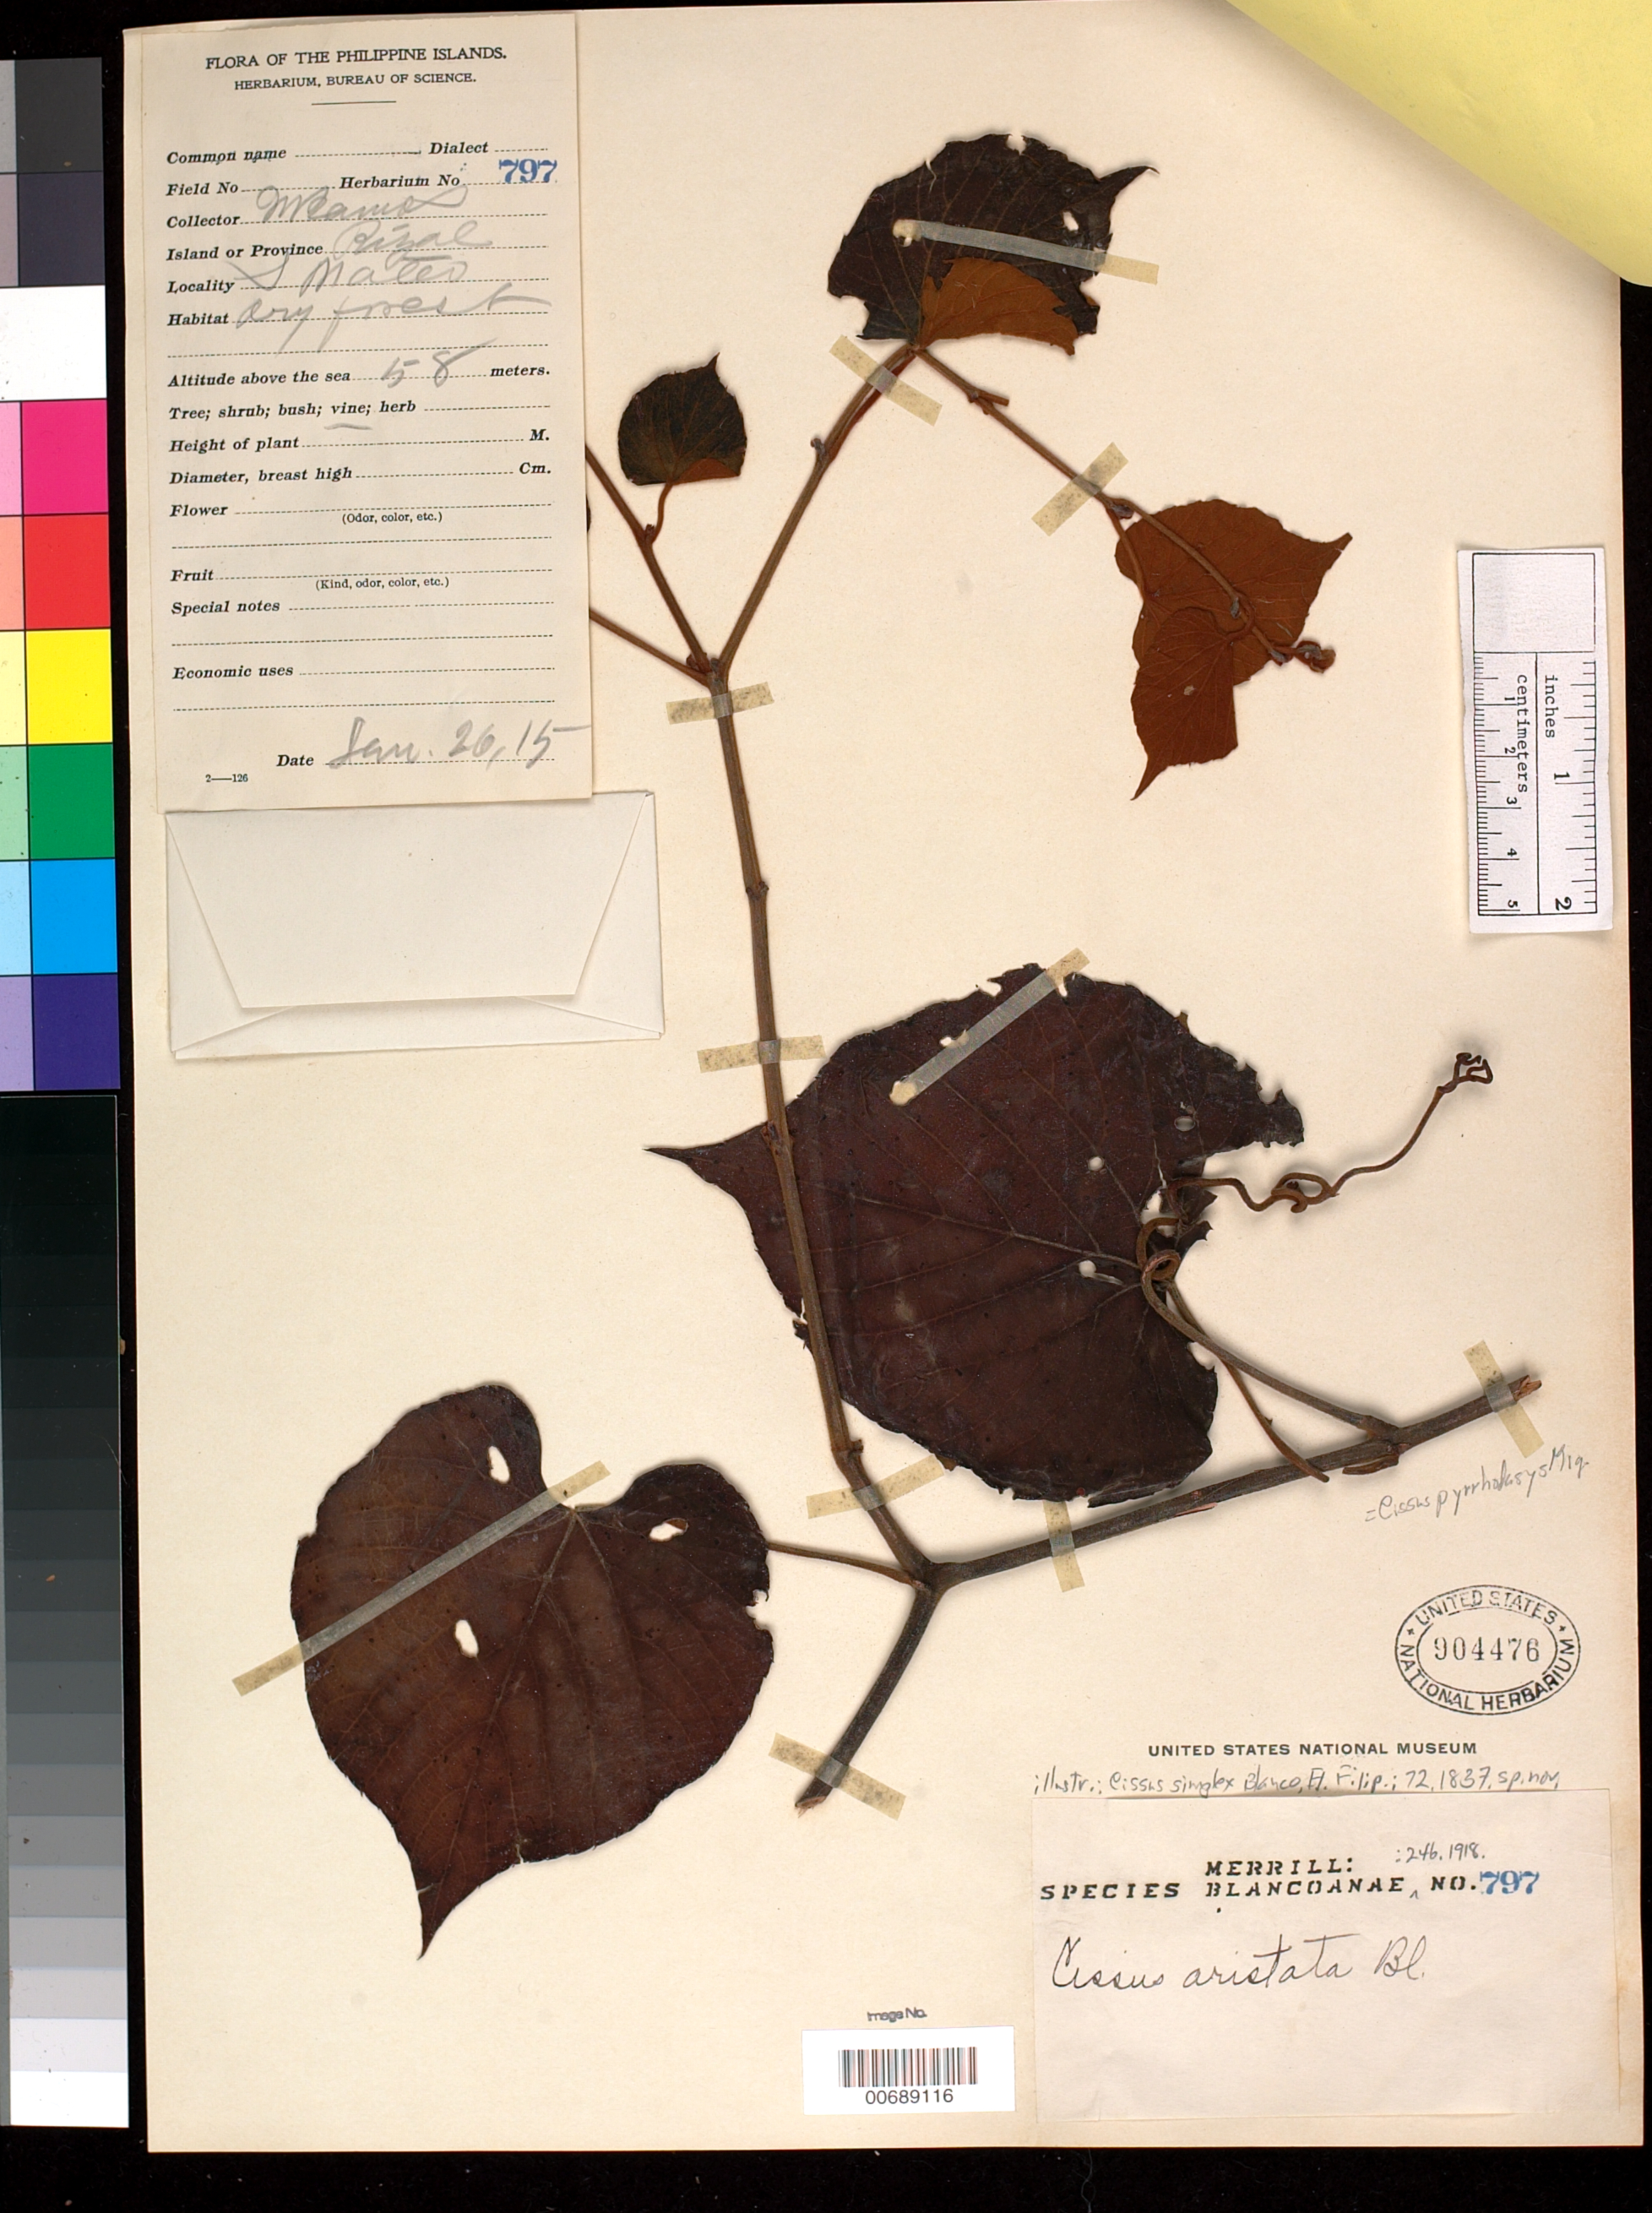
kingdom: Plantae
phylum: Tracheophyta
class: Magnoliopsida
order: Vitales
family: Vitaceae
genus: Cissus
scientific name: Cissus pyrrhodasys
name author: Miq.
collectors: M. Ramos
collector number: Sp. Blancoan. 0797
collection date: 1915-01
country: Philippines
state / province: Calabarzon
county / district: Rizal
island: Luzon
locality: San Mateo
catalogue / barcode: US 904476